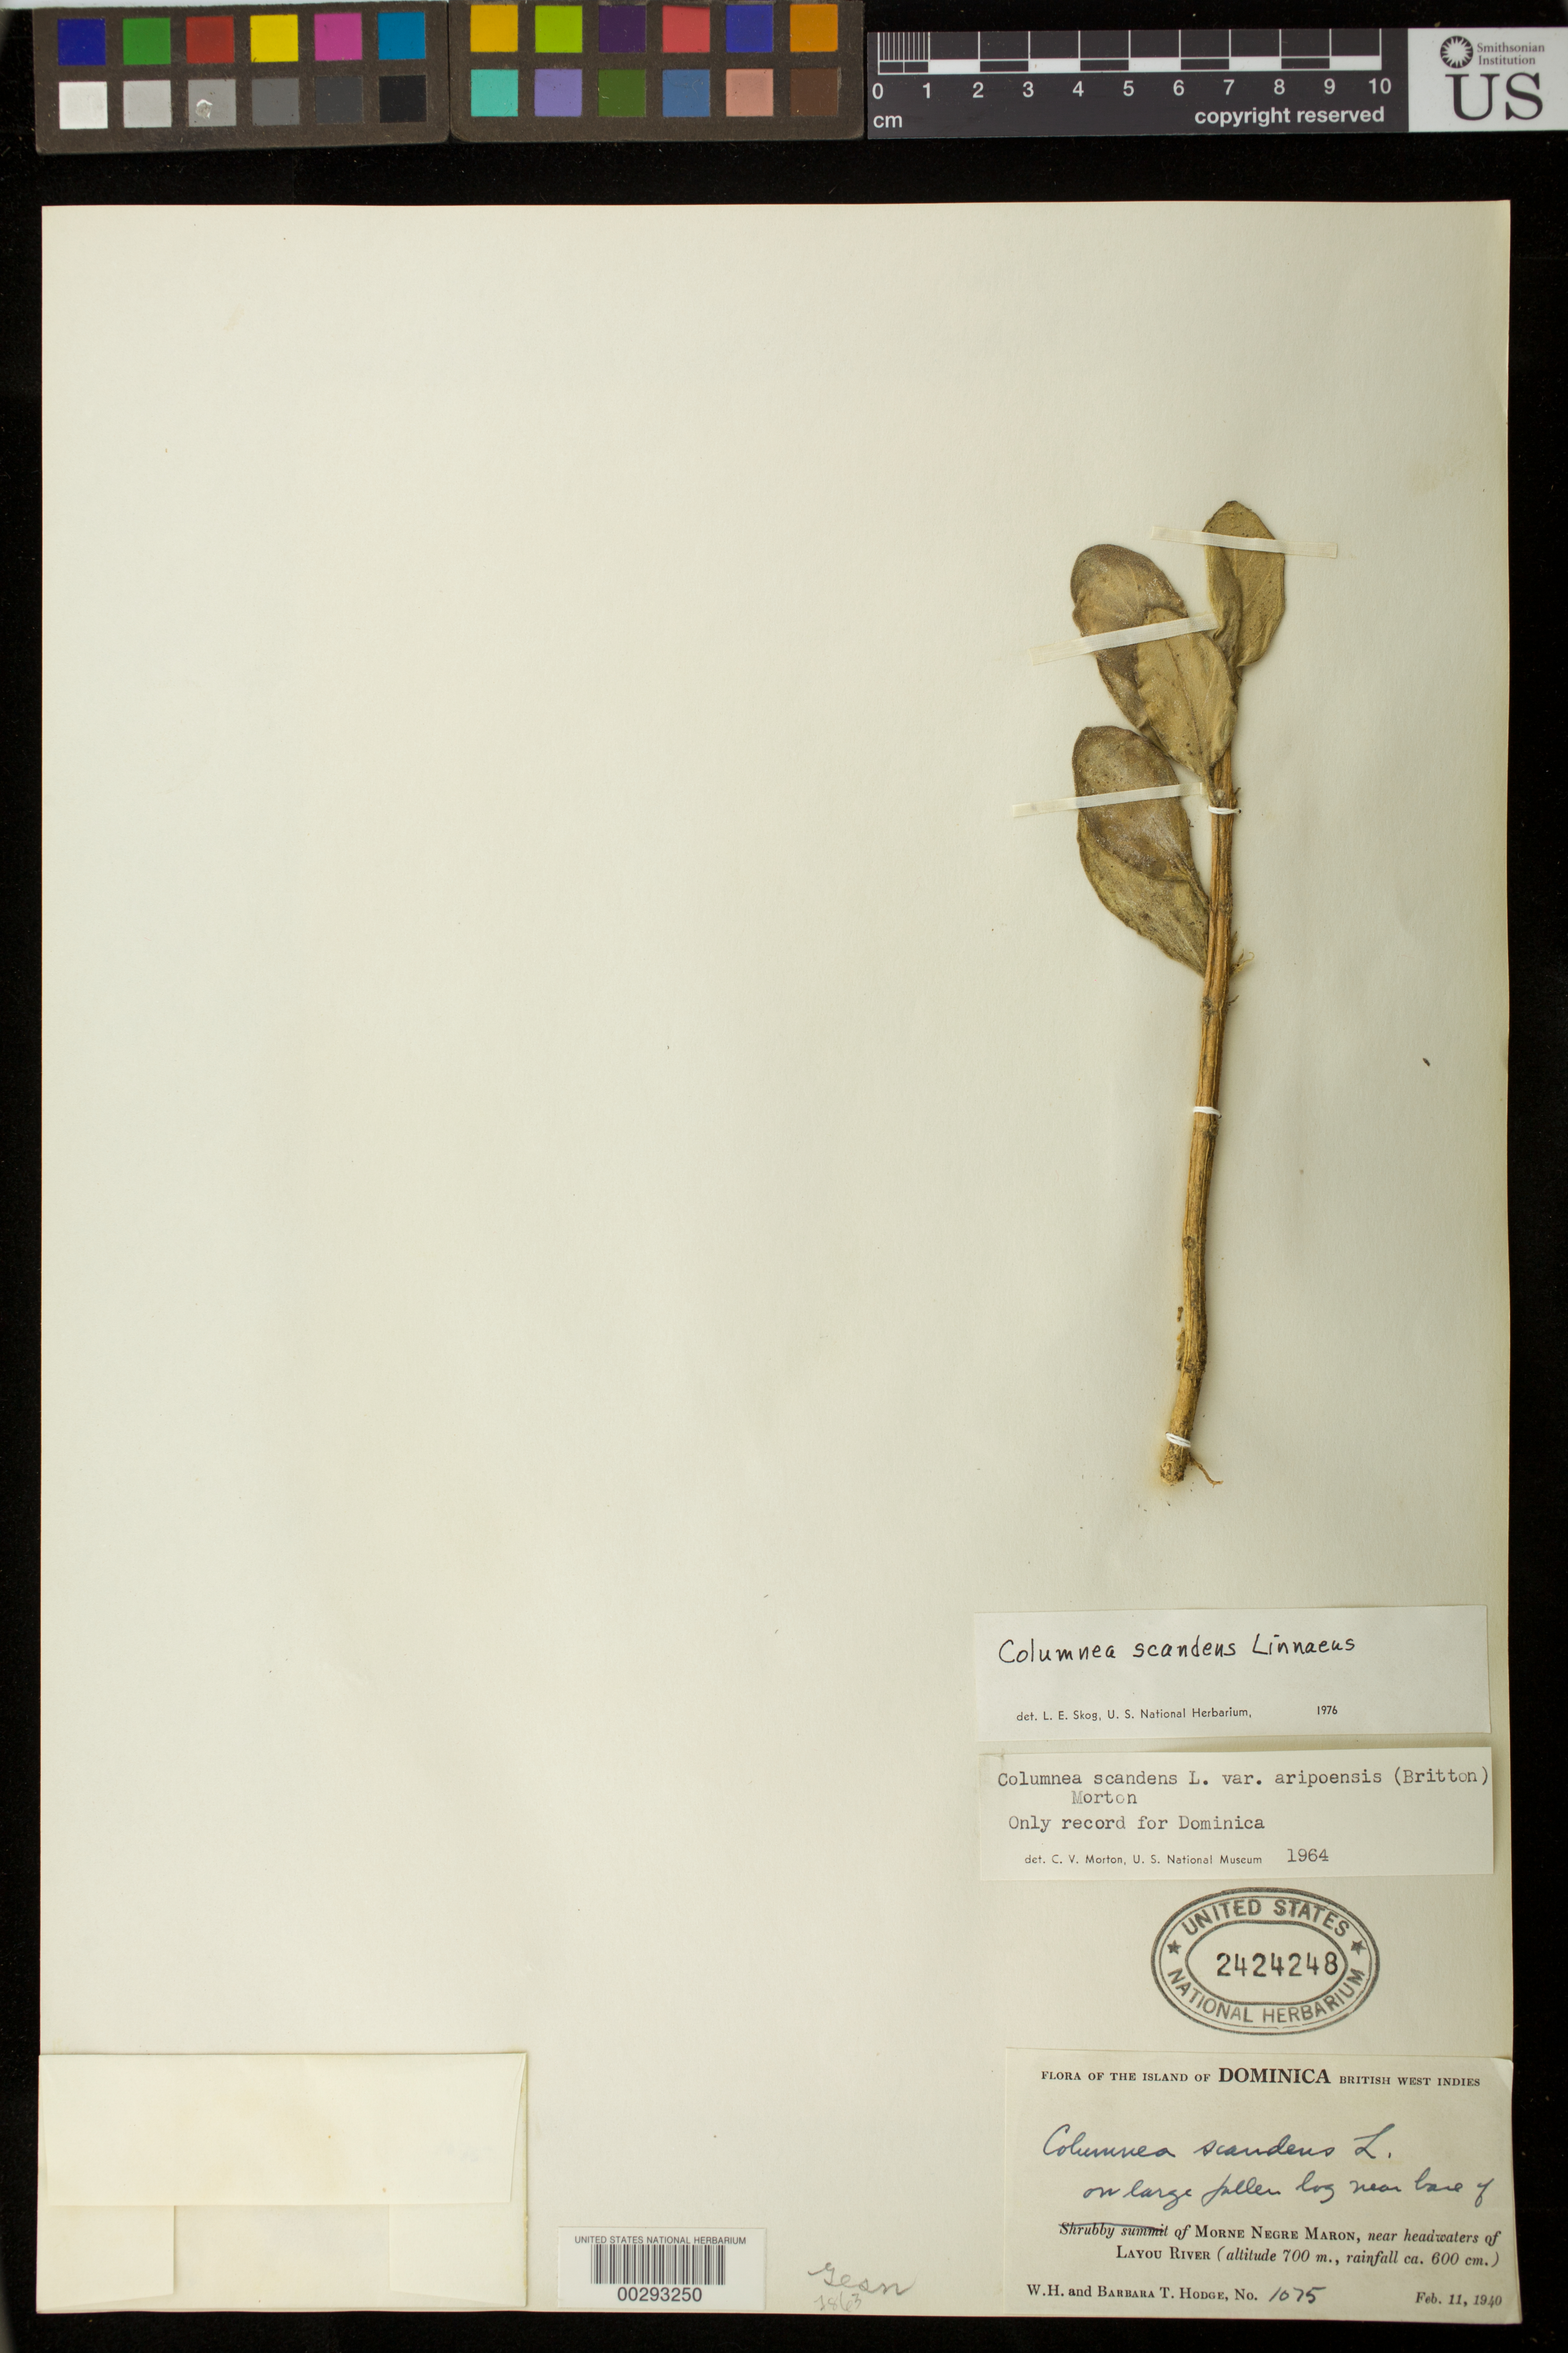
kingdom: Plantae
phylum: Tracheophyta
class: Magnoliopsida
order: Lamiales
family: Gesneriaceae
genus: Columnea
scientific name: Columnea scandens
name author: L.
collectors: W. Hodge & B. Hodge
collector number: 1075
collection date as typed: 11 Feb 1940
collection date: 1940-02-11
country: Dominica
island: Dominica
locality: Morne Negre Maron, near Layou River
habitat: Headwaters of river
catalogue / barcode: US 2424248